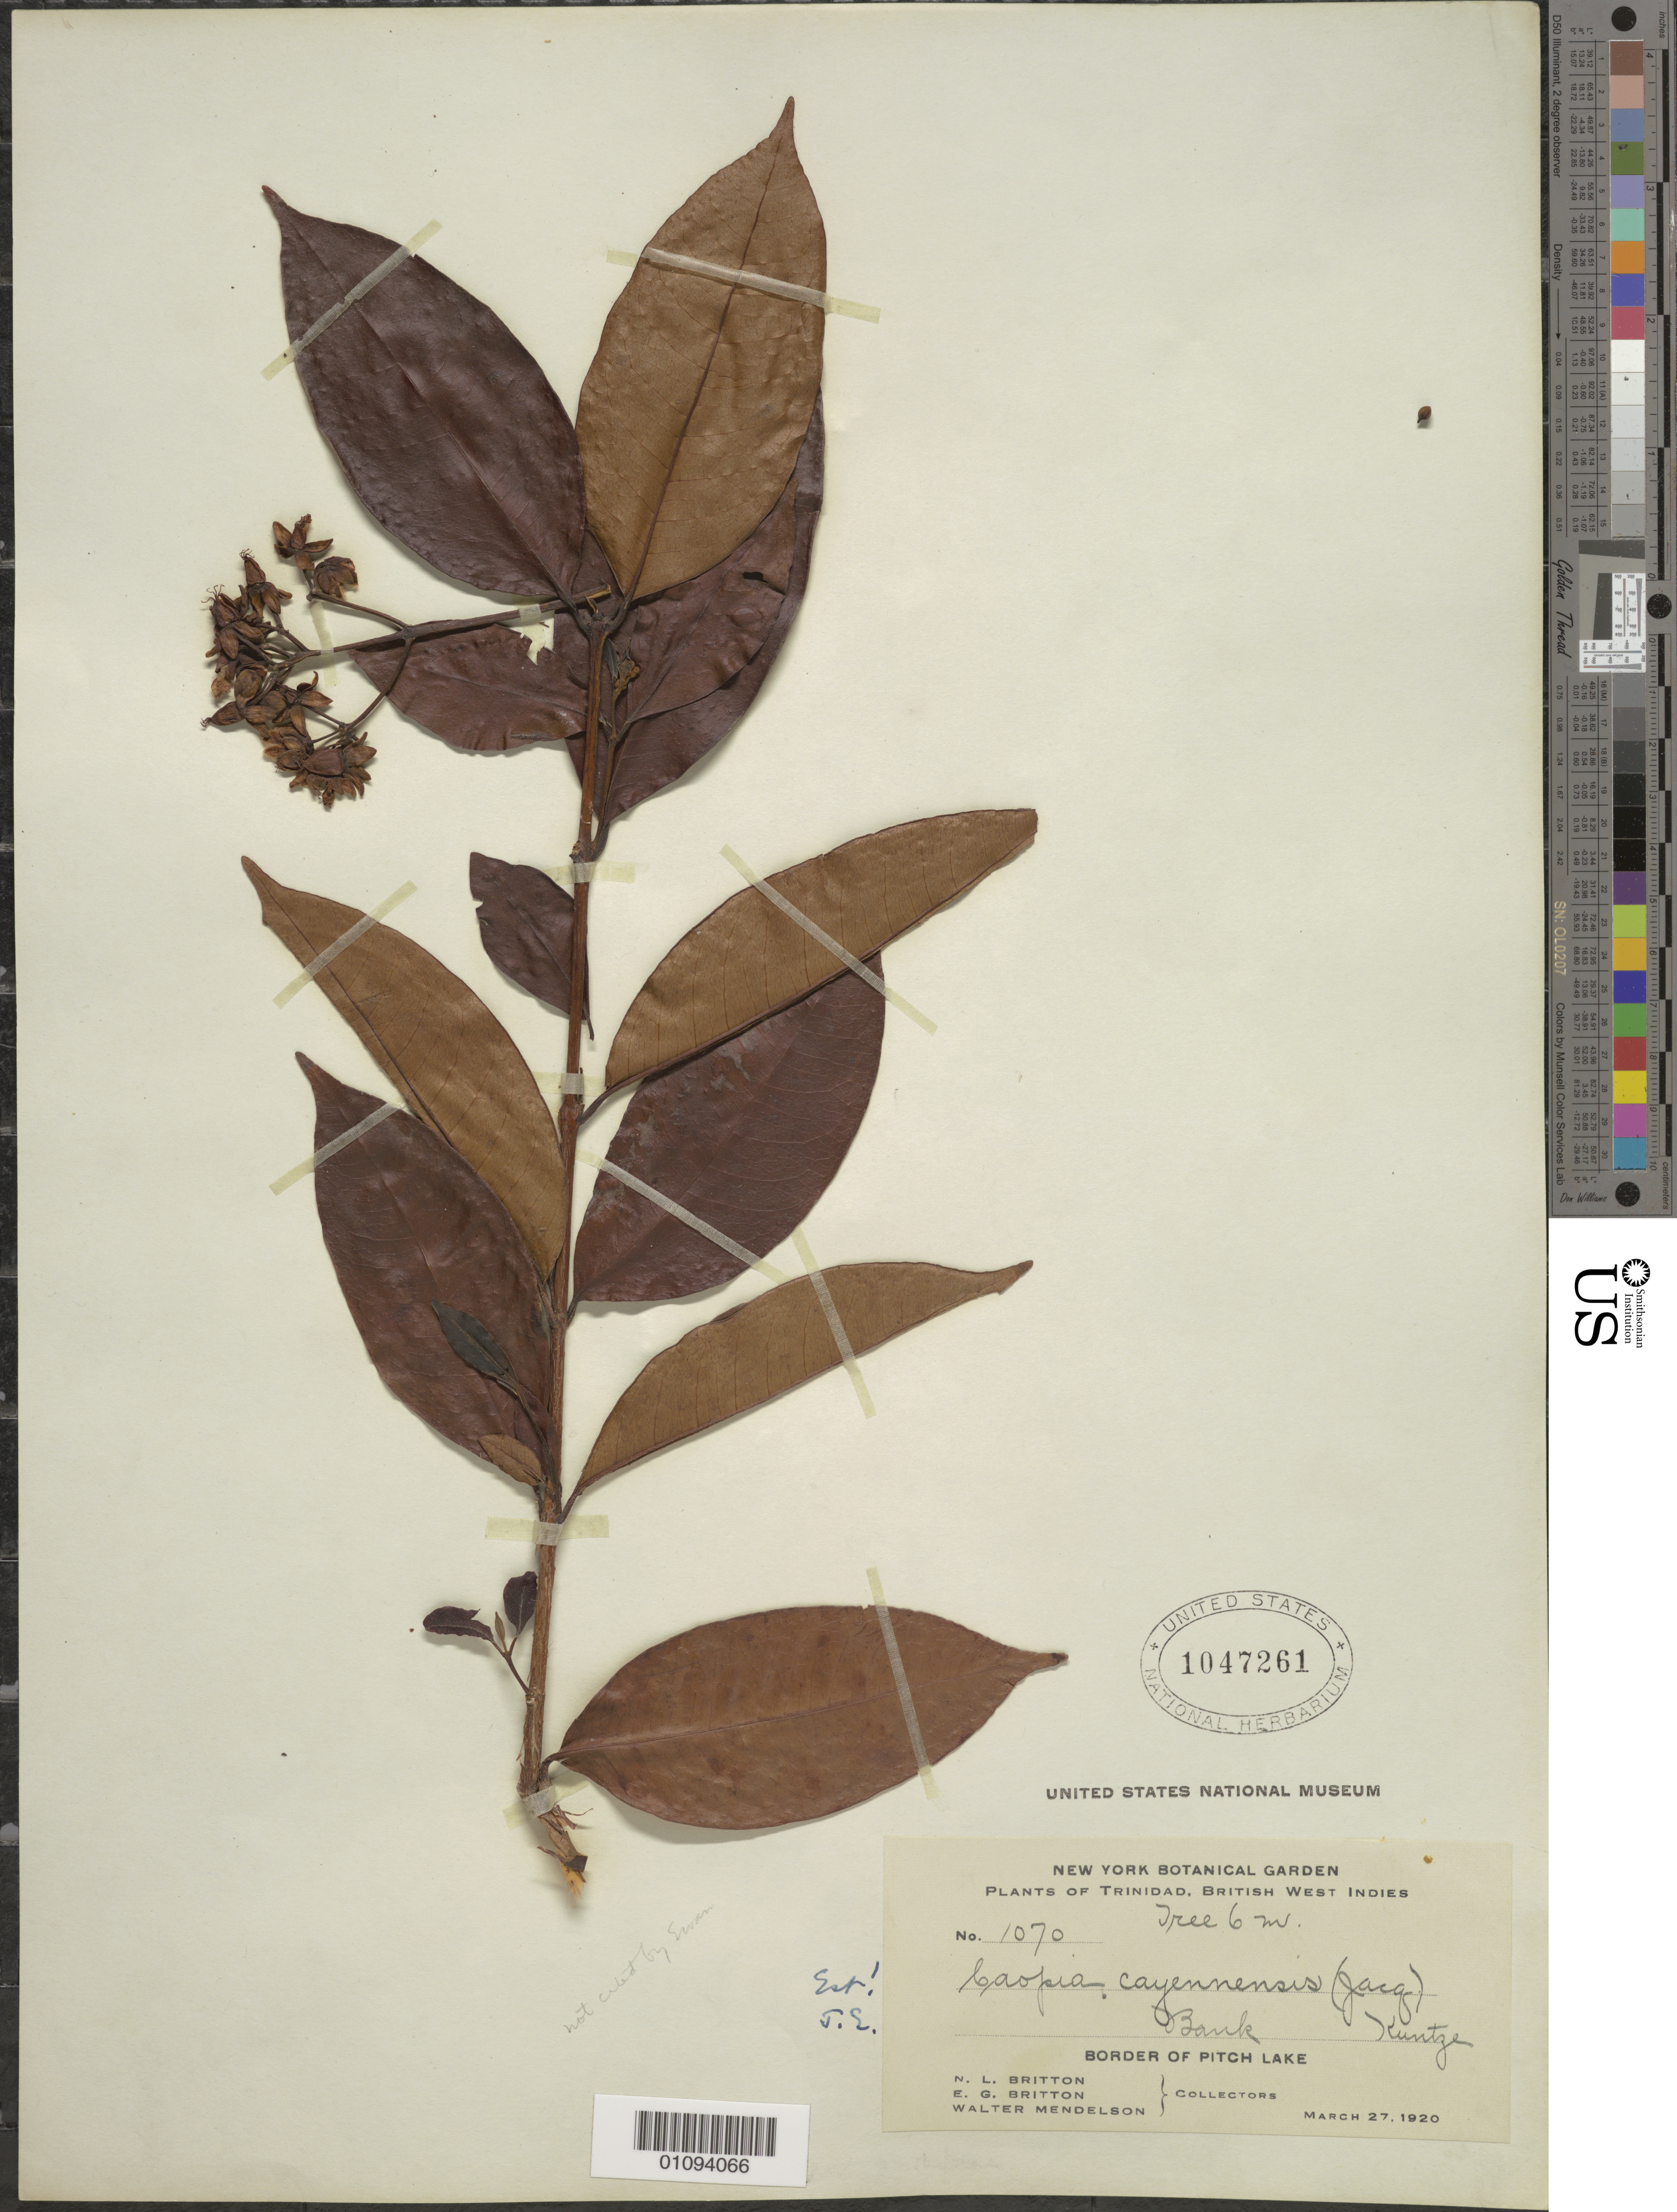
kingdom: Plantae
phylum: Tracheophyta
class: Magnoliopsida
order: Malpighiales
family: Hypericaceae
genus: Vismia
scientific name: Vismia cayennensis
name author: (Jacq.) Pers.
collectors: N. Britton, E. G. Britton & W. Mendelson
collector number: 1070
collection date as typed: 27 Mar 1920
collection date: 1920-03-27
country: Trinidad and Tobago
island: Trinidad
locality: Pitch Lake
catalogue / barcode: US 1047261